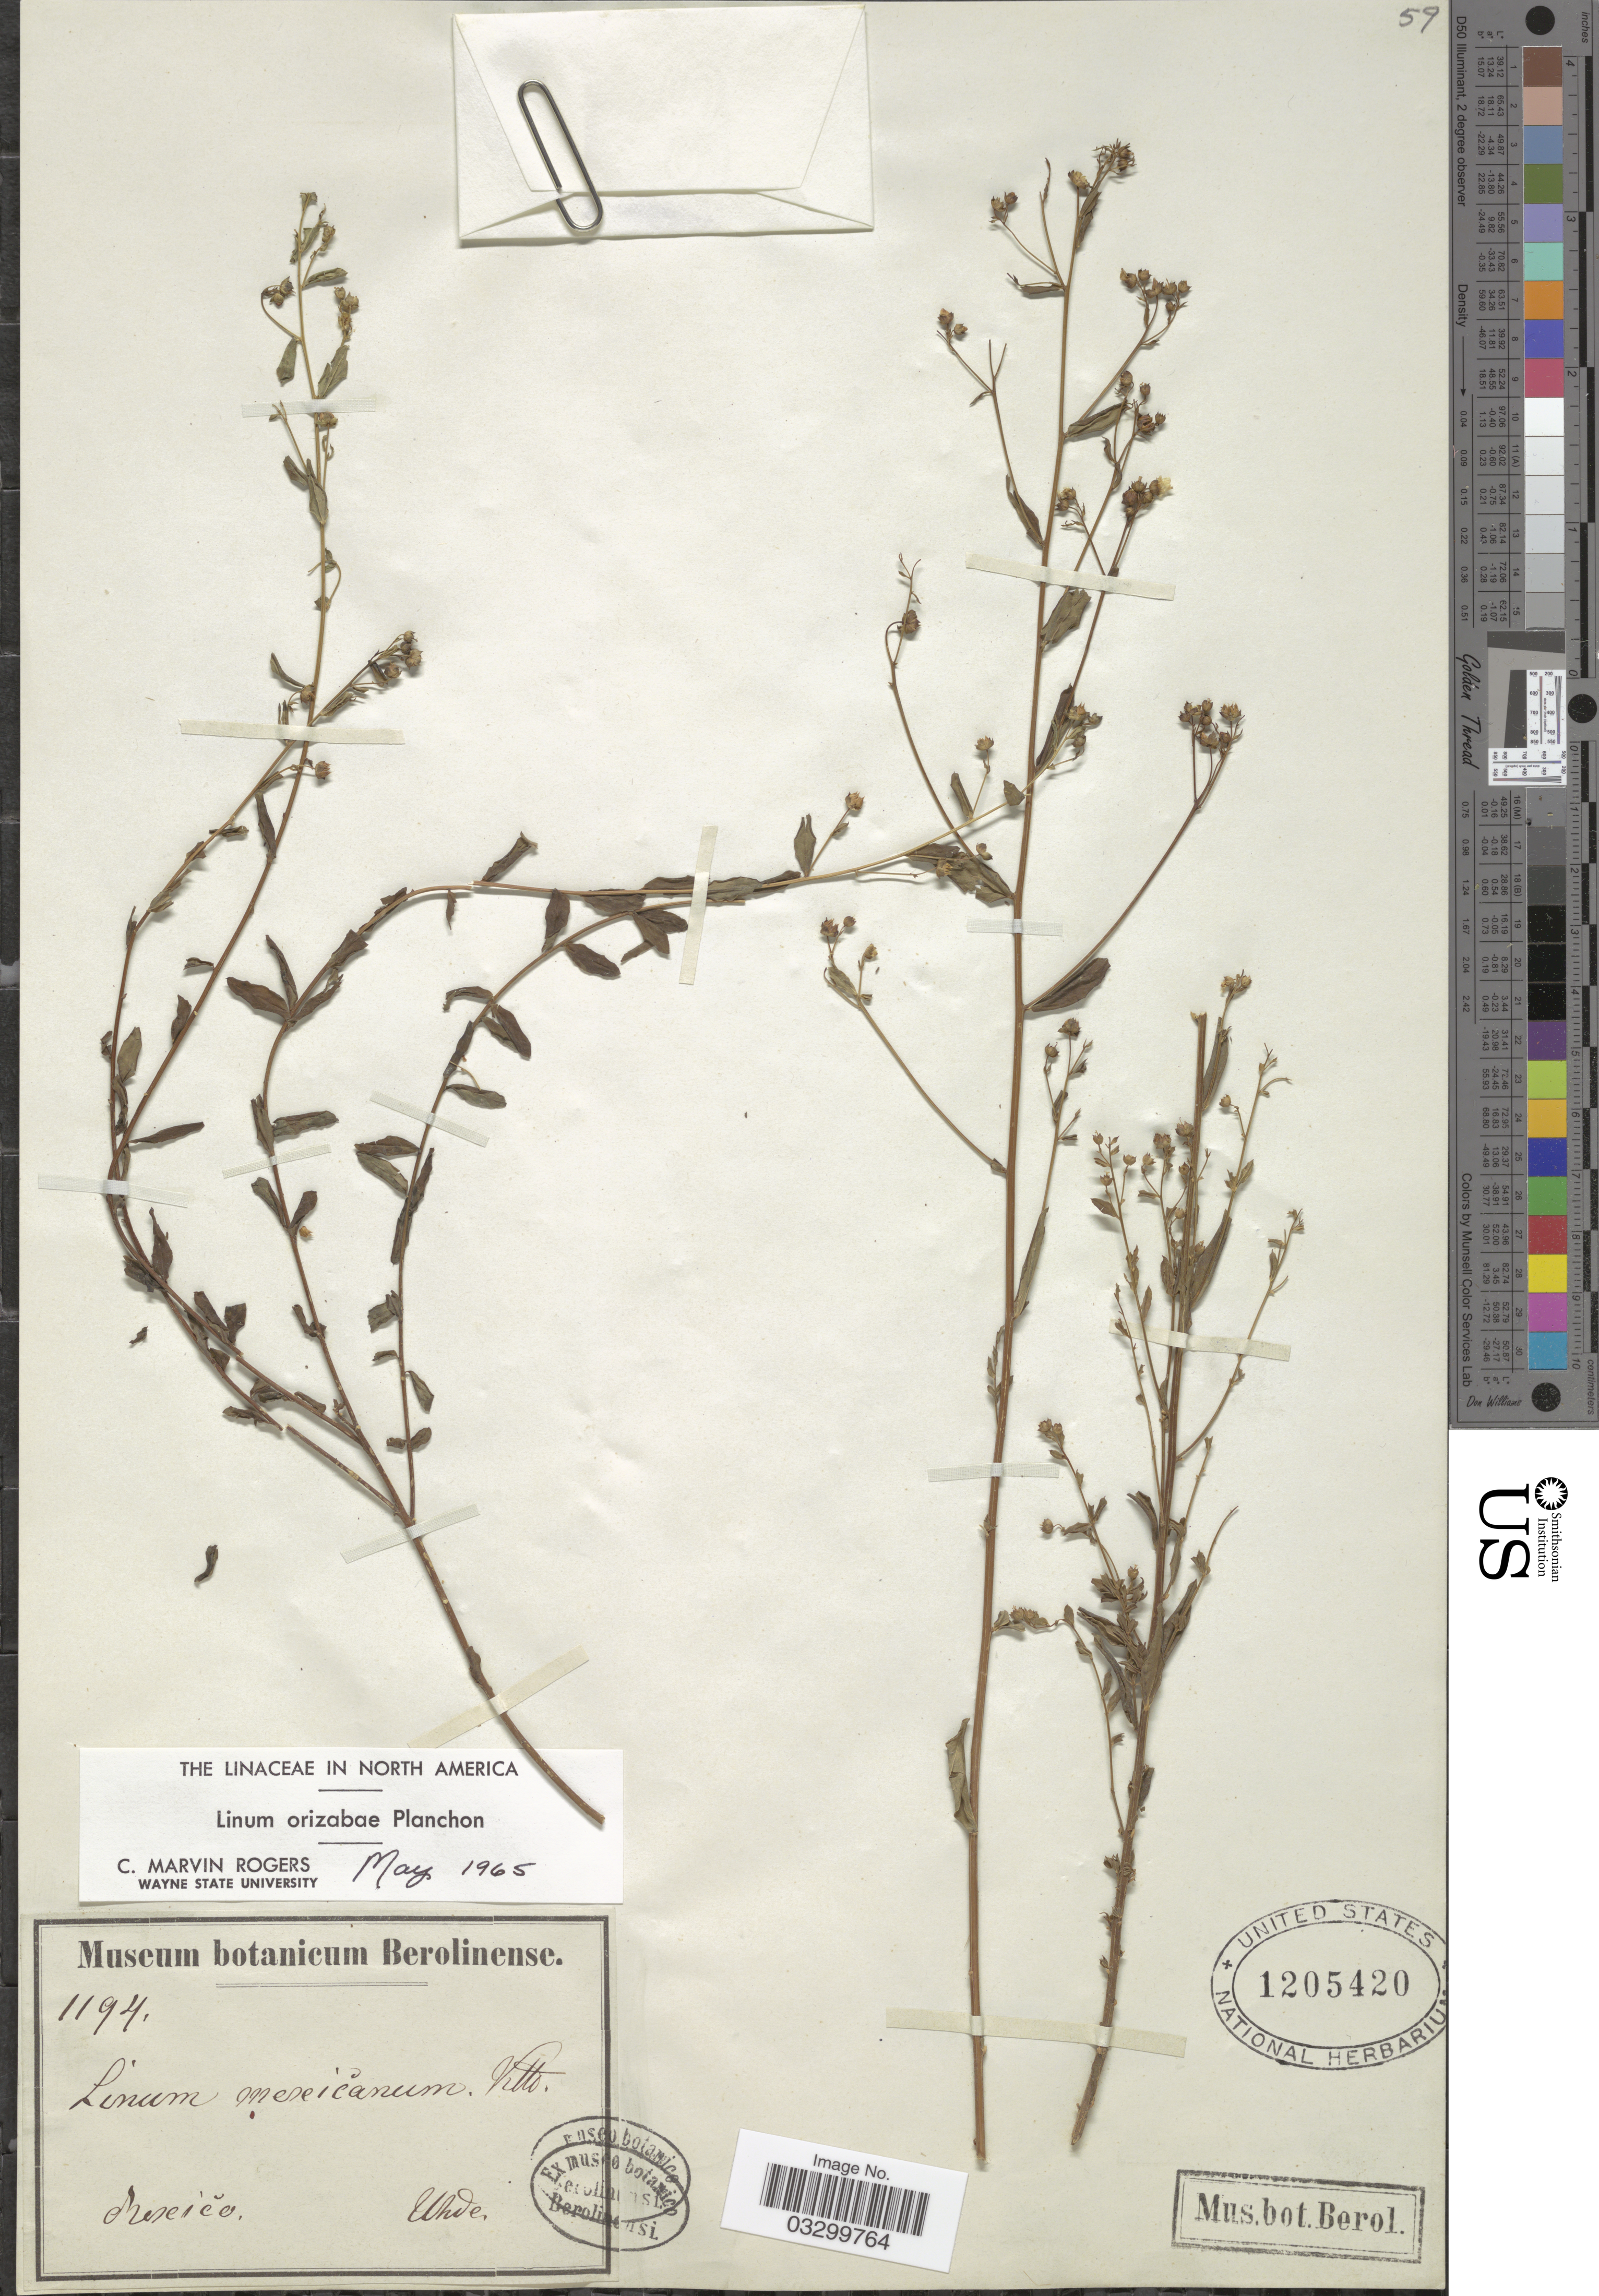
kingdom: Plantae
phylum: Tracheophyta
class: Magnoliopsida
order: Malpighiales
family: Linaceae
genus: Linum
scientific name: Linum orizabae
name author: Planch.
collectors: Uhde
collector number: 1194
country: Mexico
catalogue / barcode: US 1205420